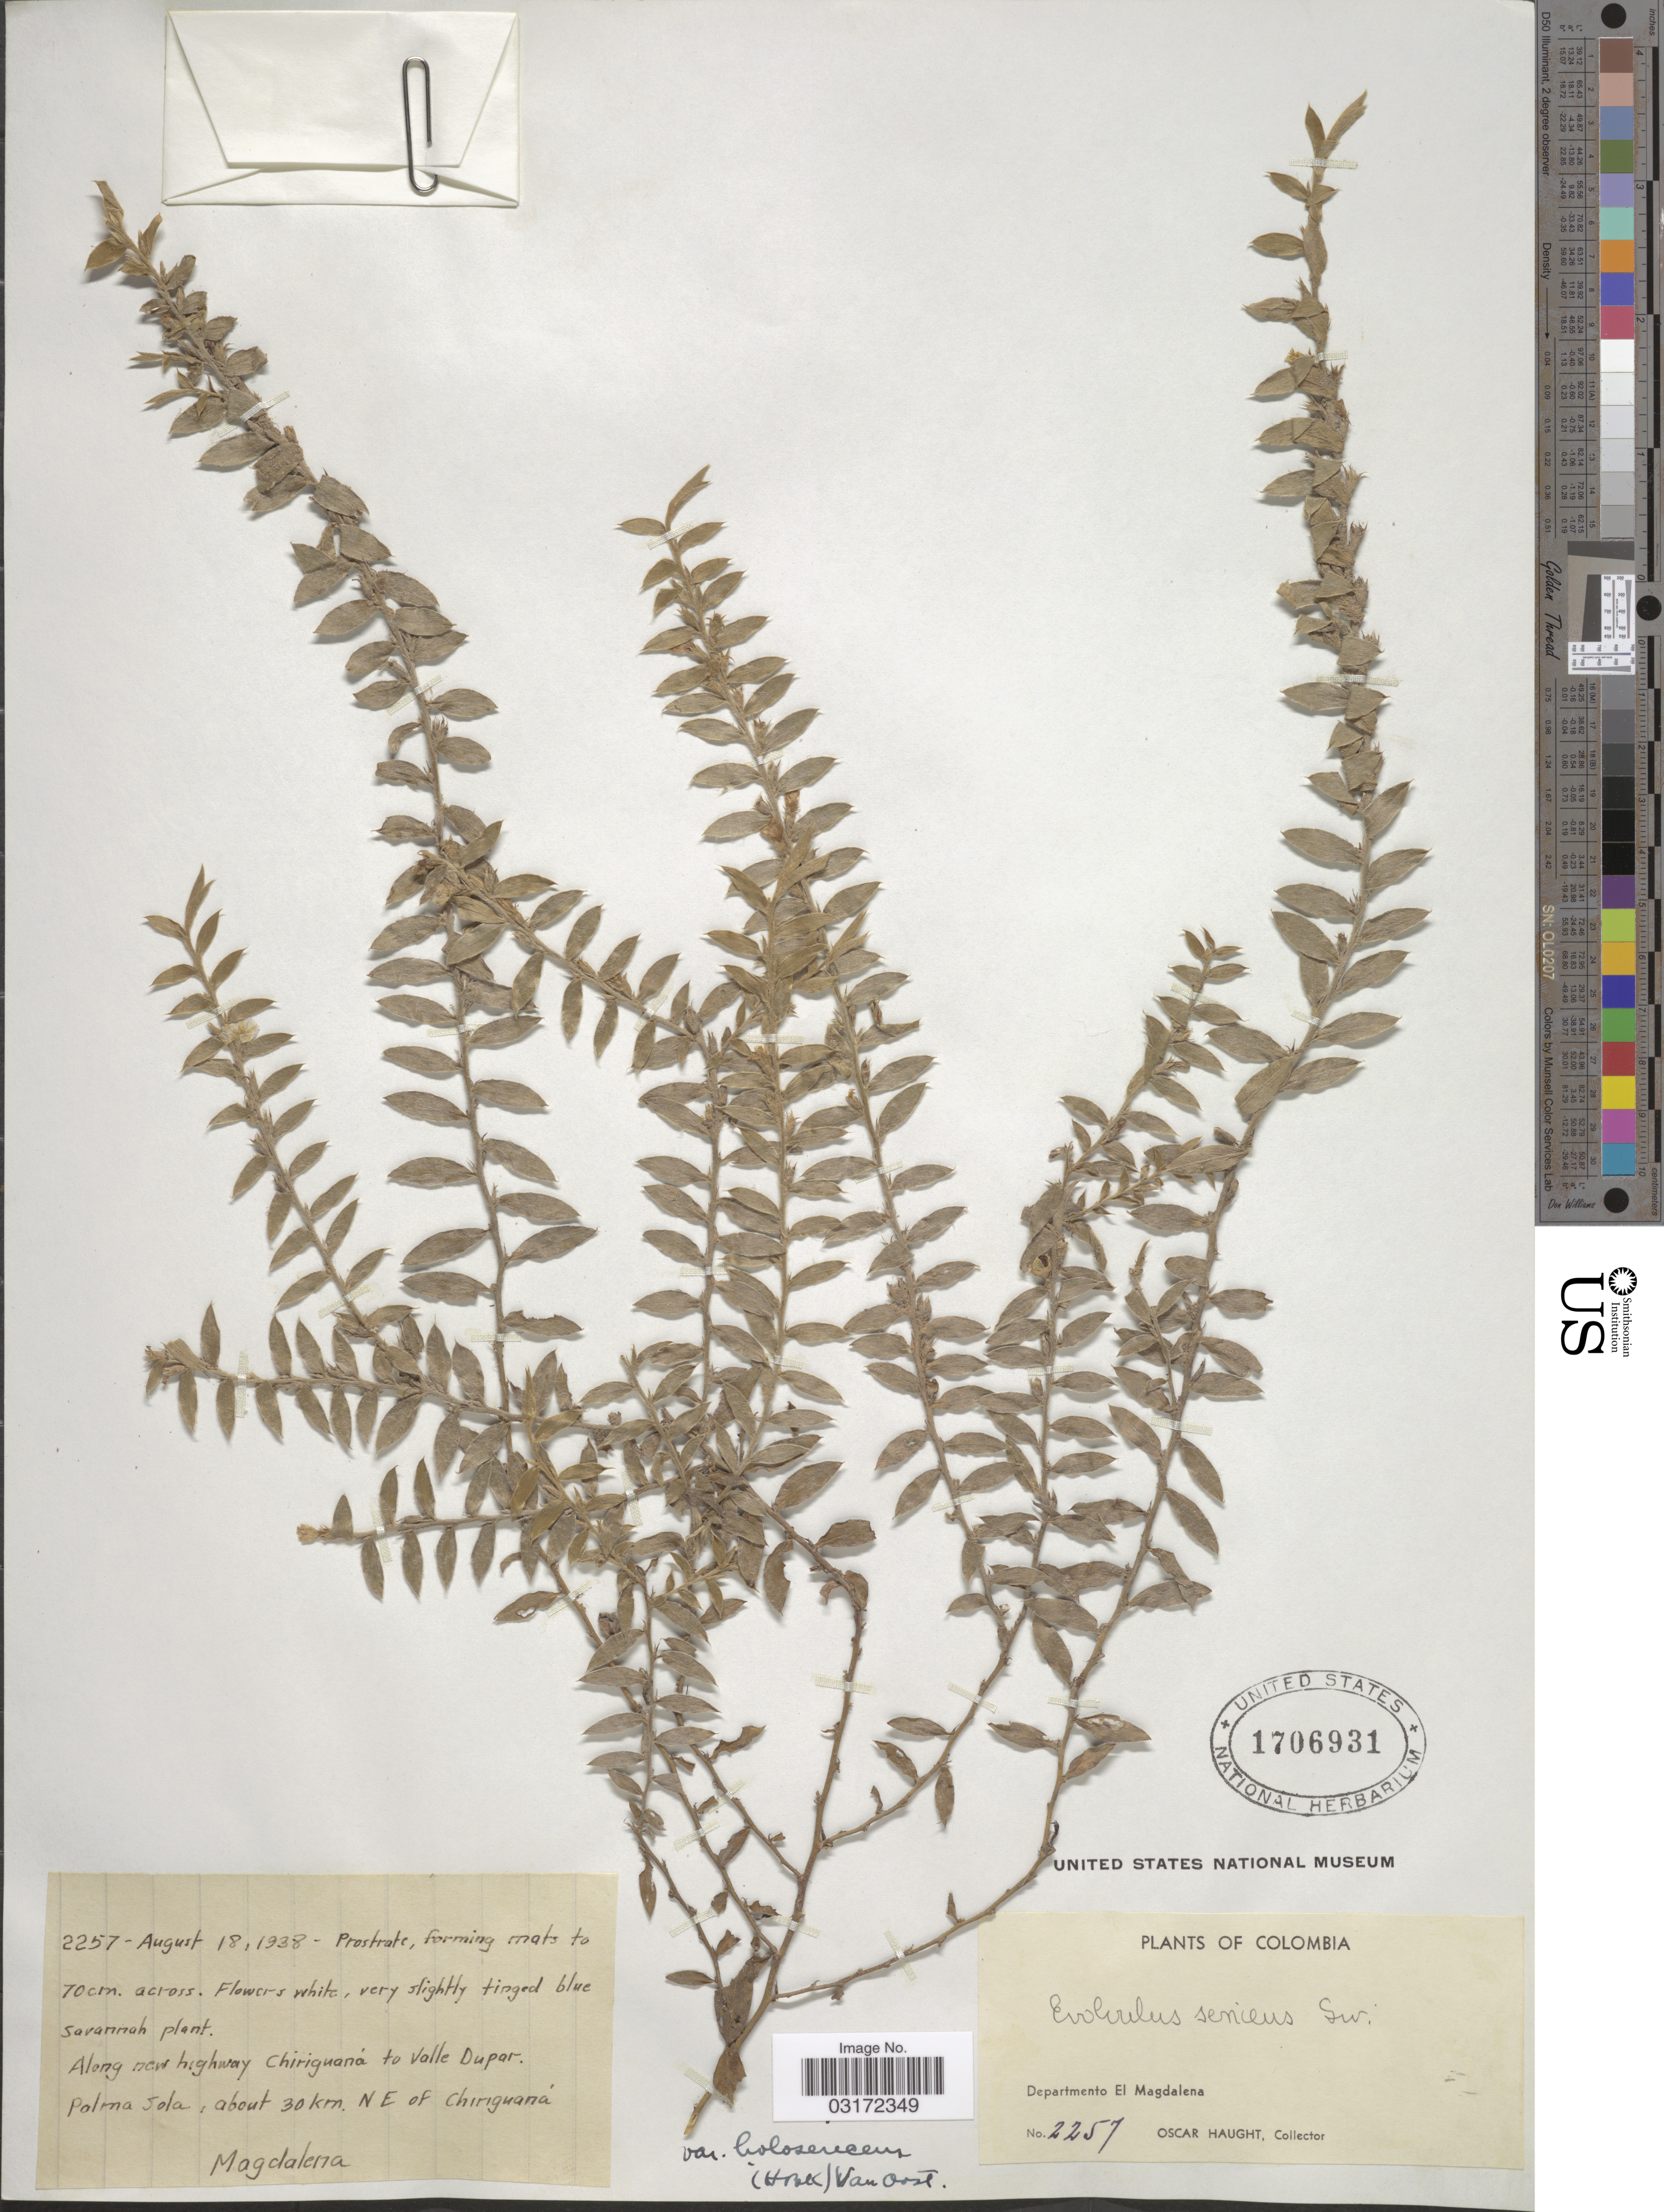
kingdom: Plantae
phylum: Tracheophyta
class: Magnoliopsida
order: Solanales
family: Convolvulaceae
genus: Evolvulus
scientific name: Evolvulus sericeus var. falcatus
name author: (Griseb.) Ooststr.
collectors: O. Haught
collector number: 2257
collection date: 1938-08-18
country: Colombia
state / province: Magdalena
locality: Departmento El Magdalena. Along new highway Chiriguaná to Valle Dupar. Palma Sola, about 30 km. NE of Chiriguaná.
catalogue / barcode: US 1706931